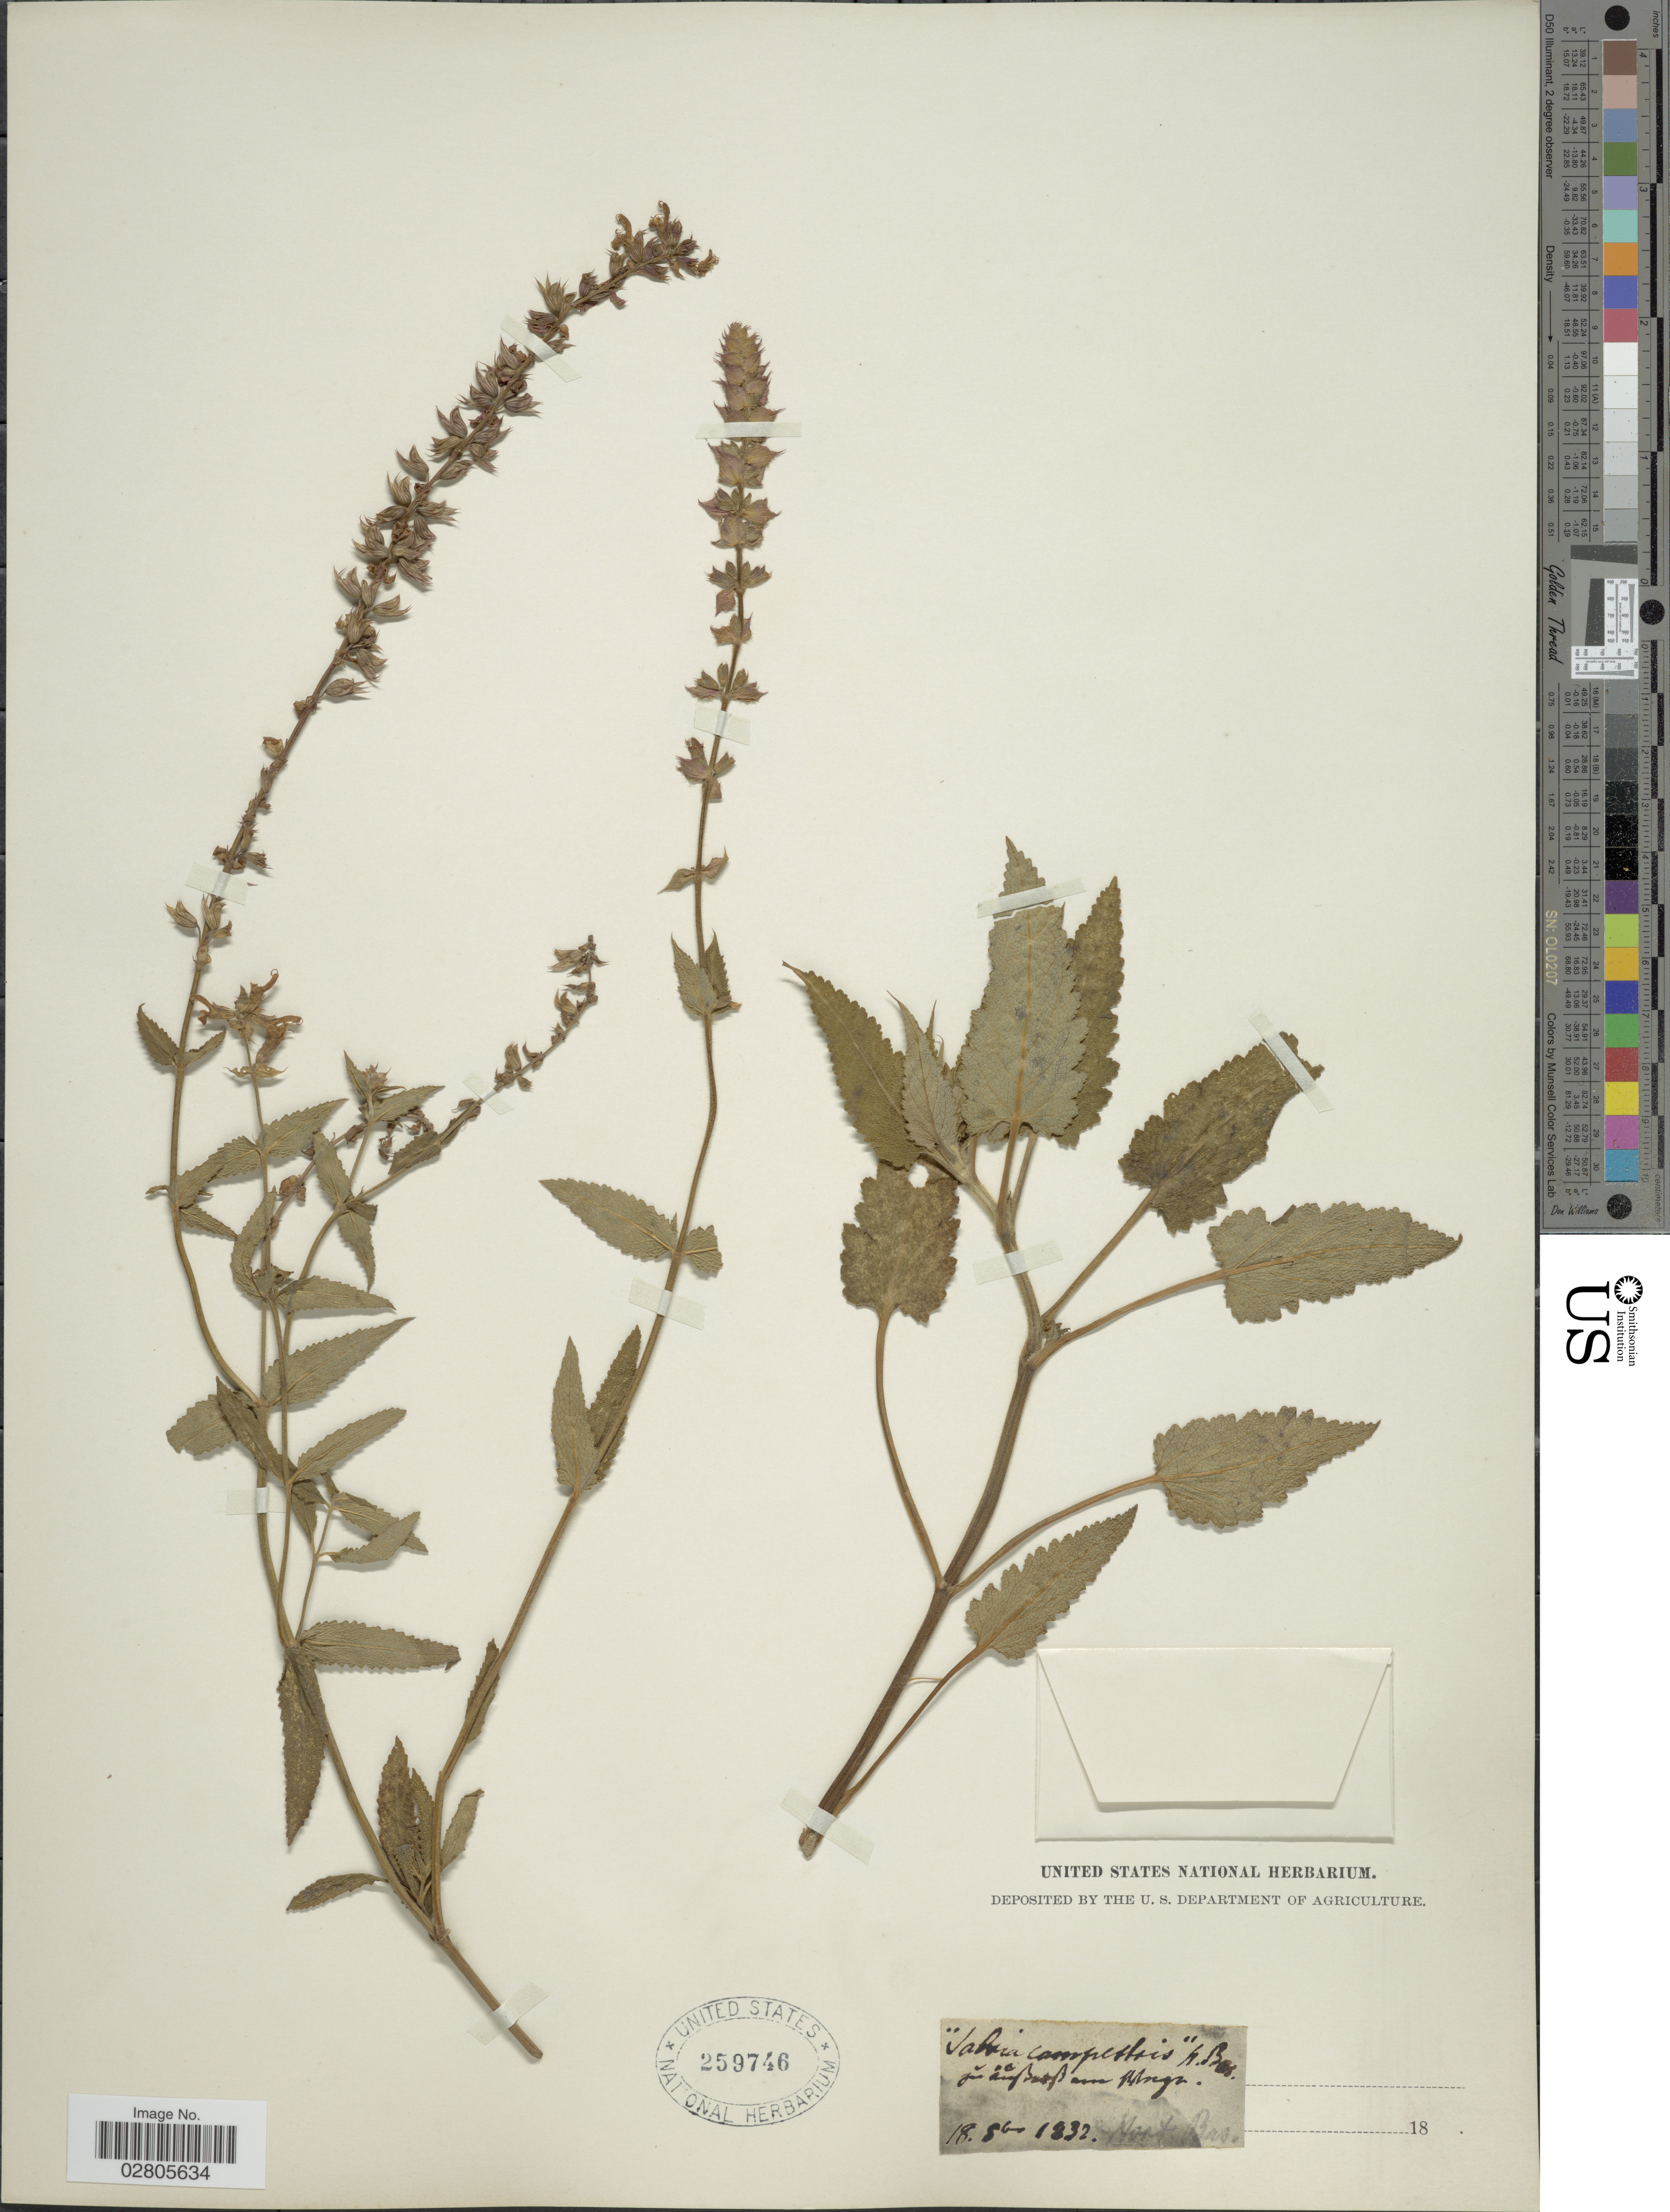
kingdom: Plantae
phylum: Tracheophyta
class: Magnoliopsida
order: Lamiales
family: Lamiaceae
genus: Salvia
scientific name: Salvia campestris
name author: M. Bieb.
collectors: ex herb. United States National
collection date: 1832-10-18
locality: In au Burb am Hungr. Hort. Bas. [interpreted]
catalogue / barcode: US 259746